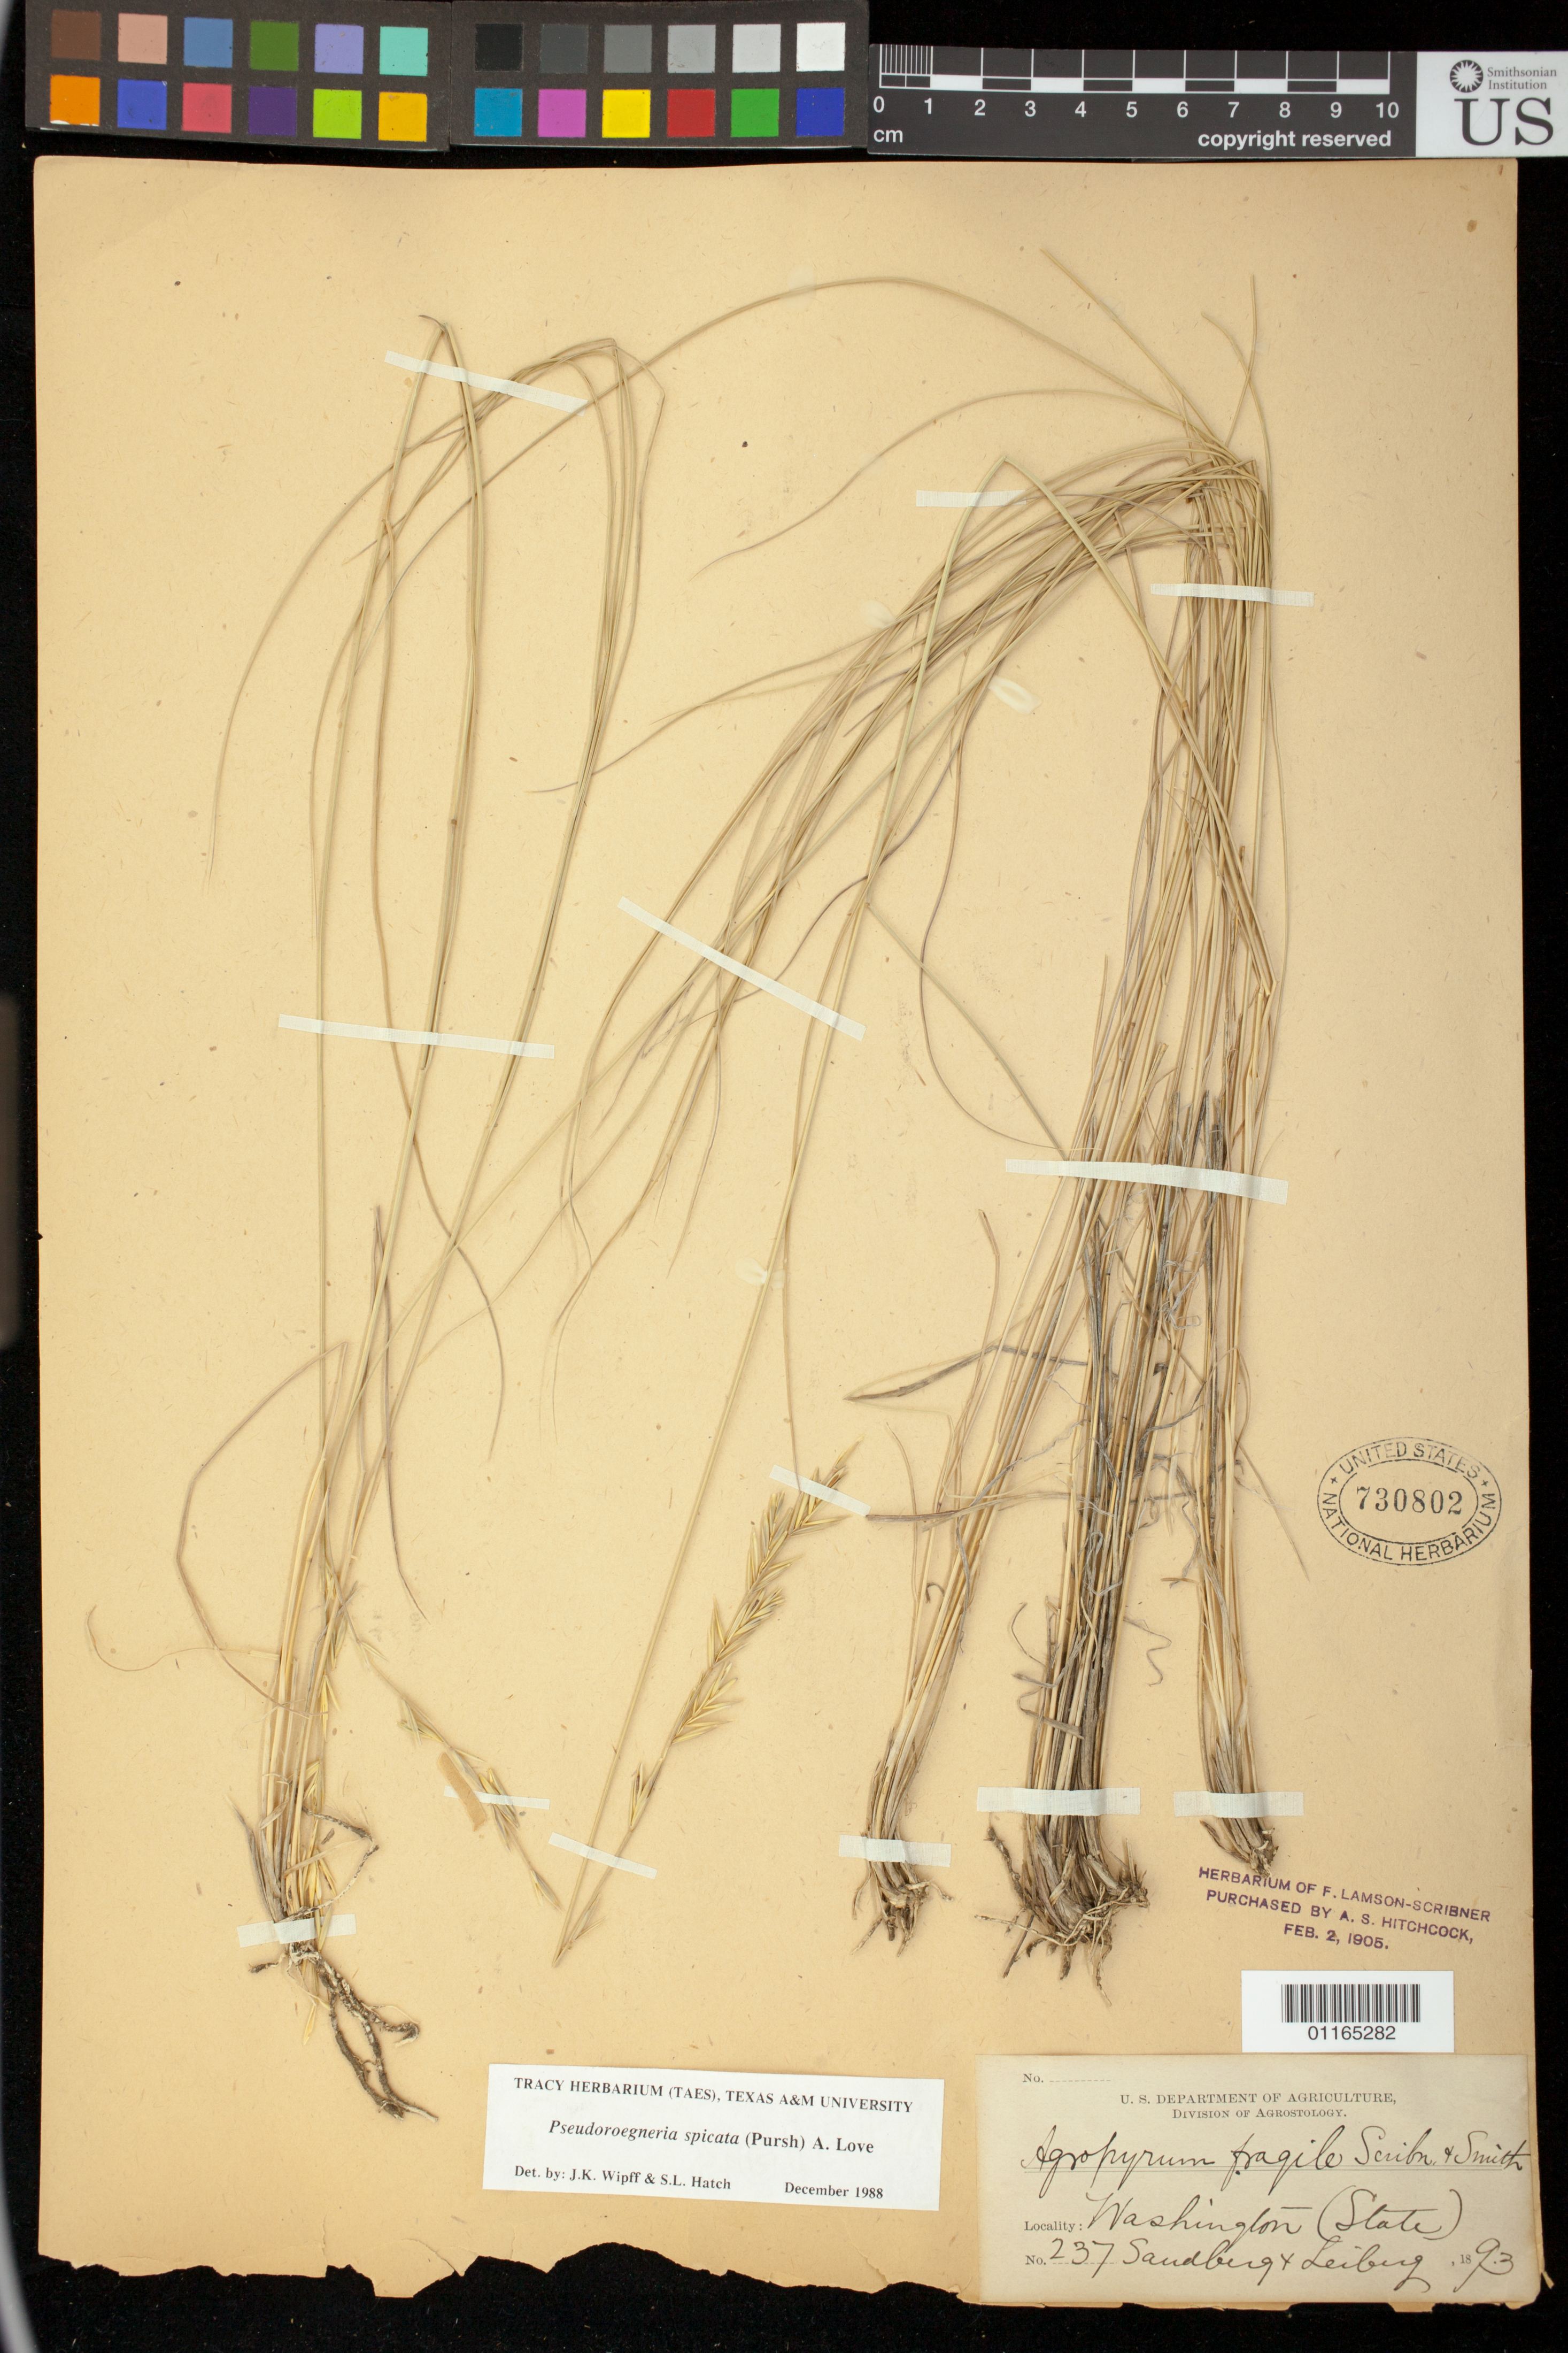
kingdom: Plantae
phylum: Tracheophyta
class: Liliopsida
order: Poales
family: Poaceae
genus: Agropyron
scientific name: Agropyron divergens var. inerme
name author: Scribn. & J.G. Sm.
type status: Syntype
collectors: J. H. Sandberg & J. Leiberg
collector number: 237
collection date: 1893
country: United States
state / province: Washington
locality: Washington (State)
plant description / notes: ex herb Lamson Scribner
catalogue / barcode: US 730802